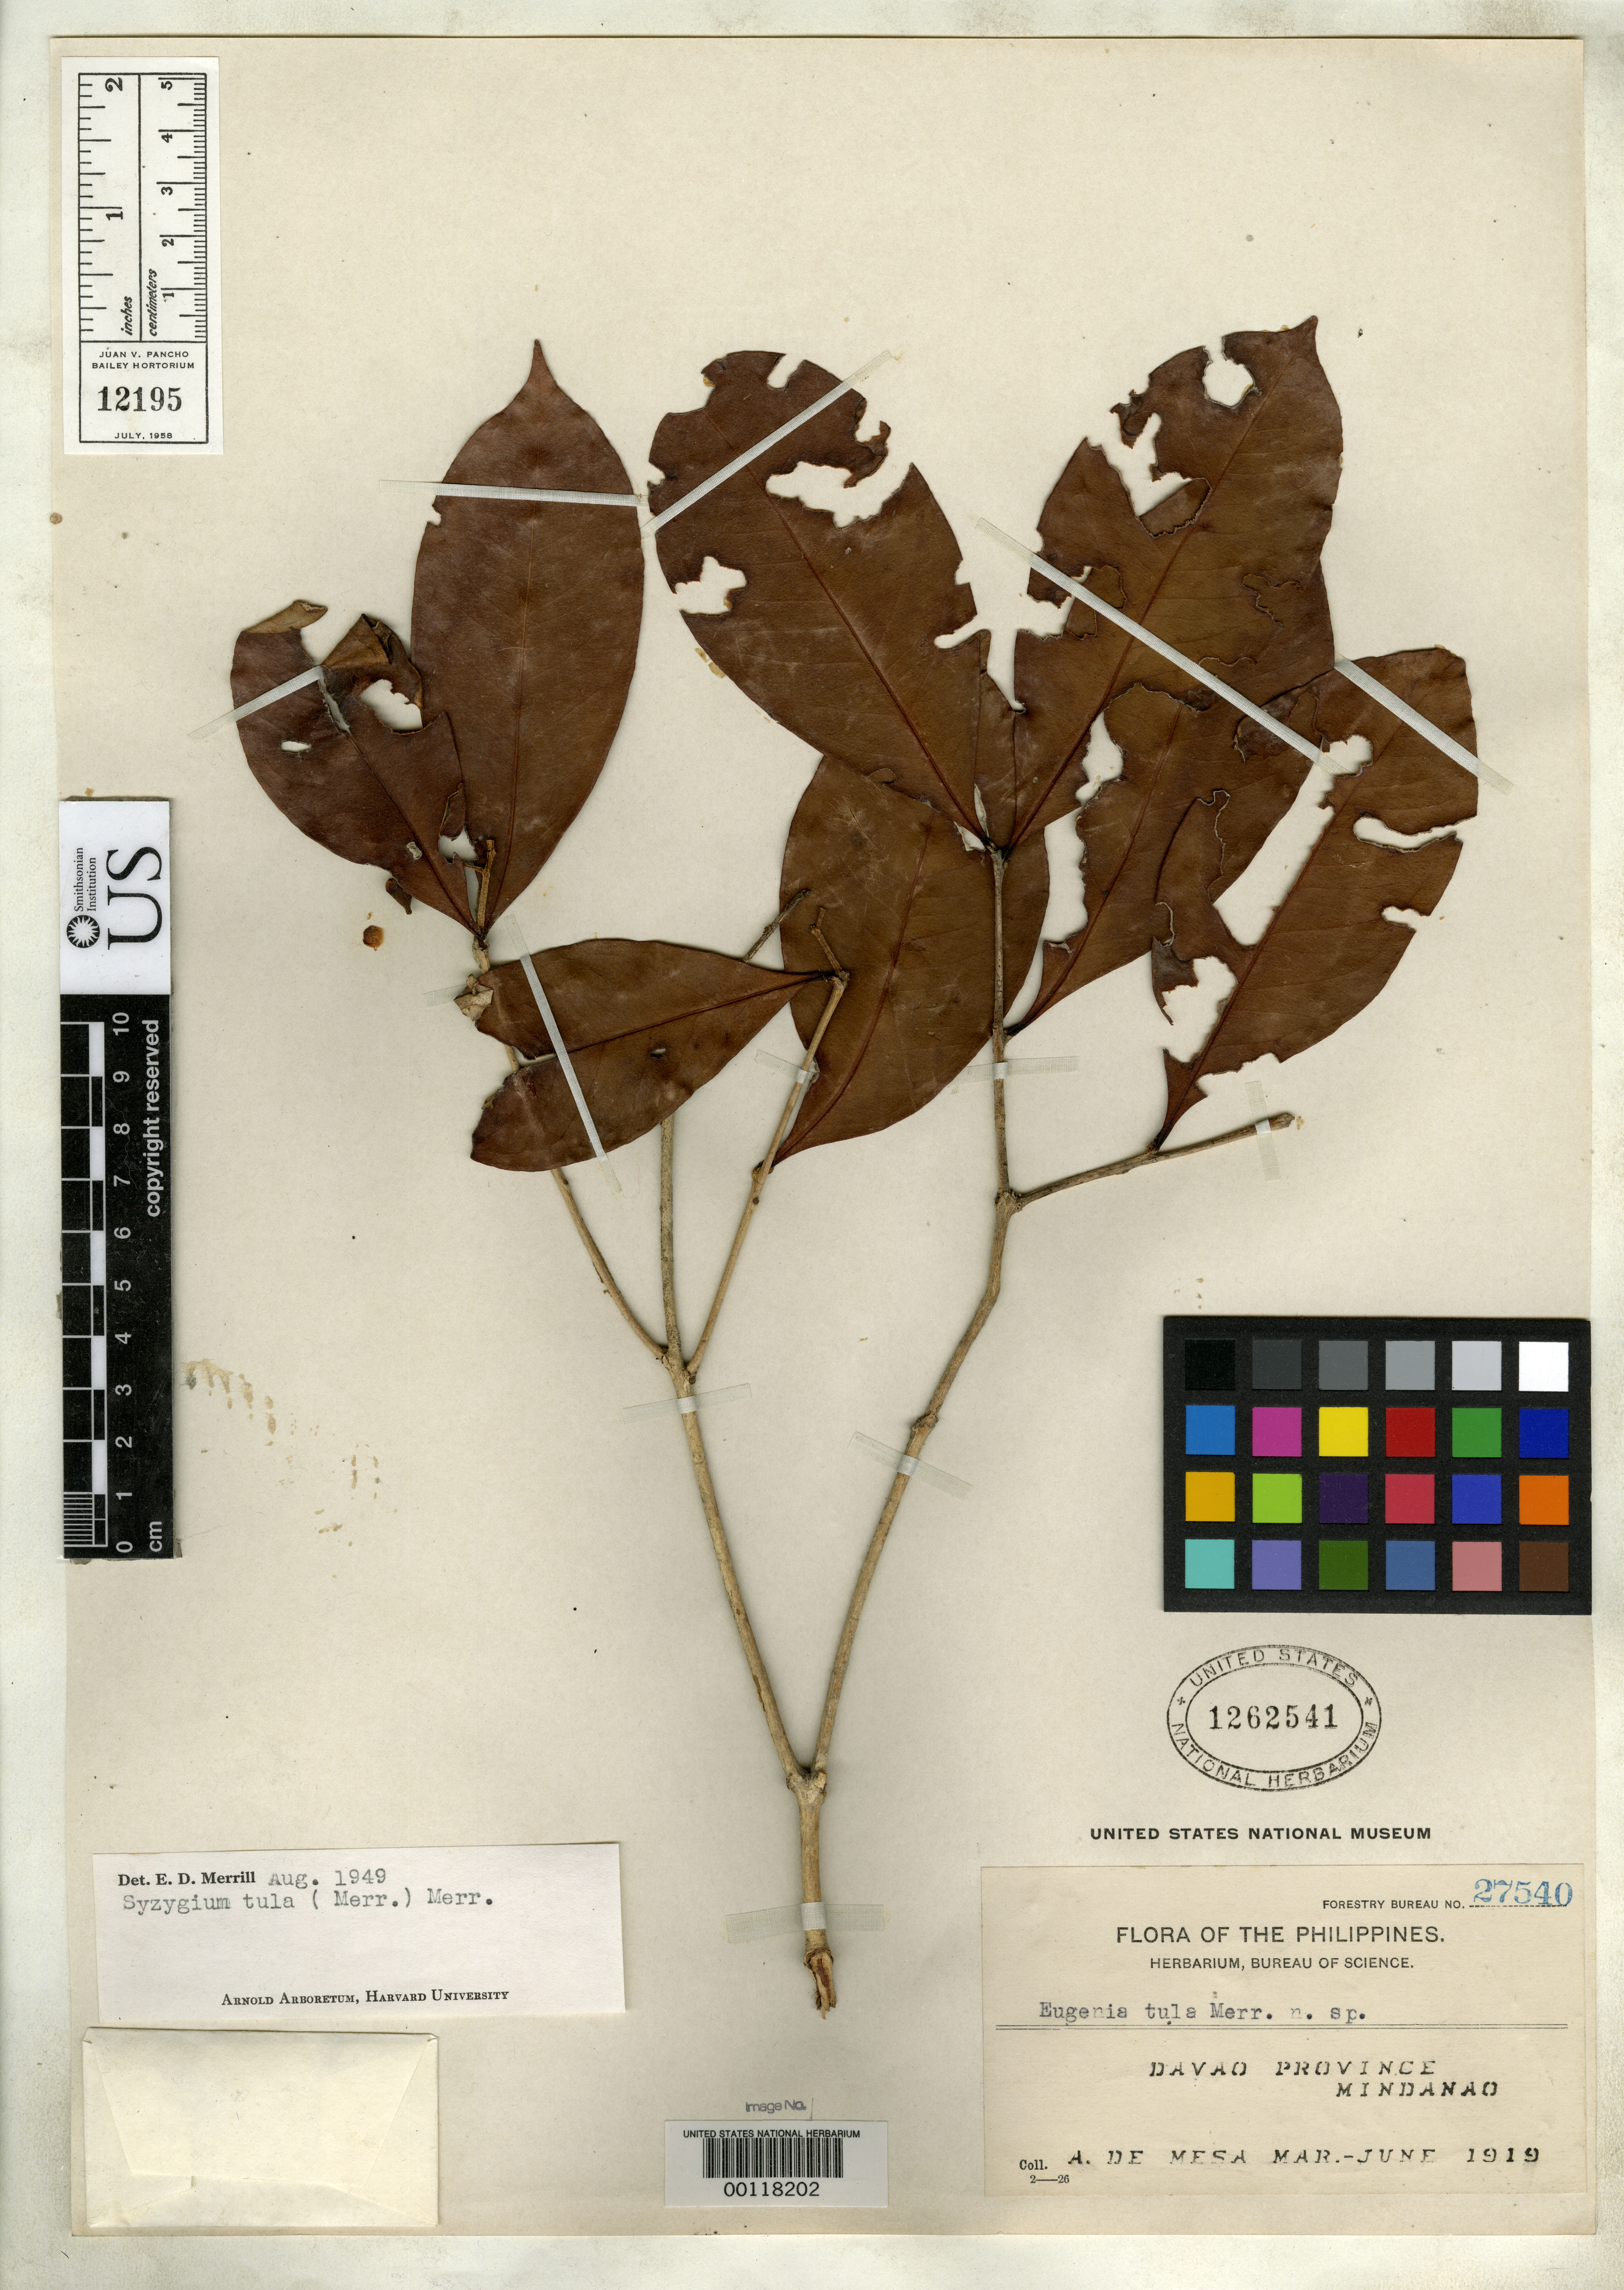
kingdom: Plantae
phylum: Tracheophyta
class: Magnoliopsida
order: Myrtales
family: Myrtaceae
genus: Eugenia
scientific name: Eugenia tula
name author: Merr.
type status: Isotype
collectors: A. de Mesa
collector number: Bur. Sci. 27540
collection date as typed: Apr 1919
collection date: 1919-04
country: Philippines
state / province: Davao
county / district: Davao del Sur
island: Mindanao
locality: Santa Cruz.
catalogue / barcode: US 1262541